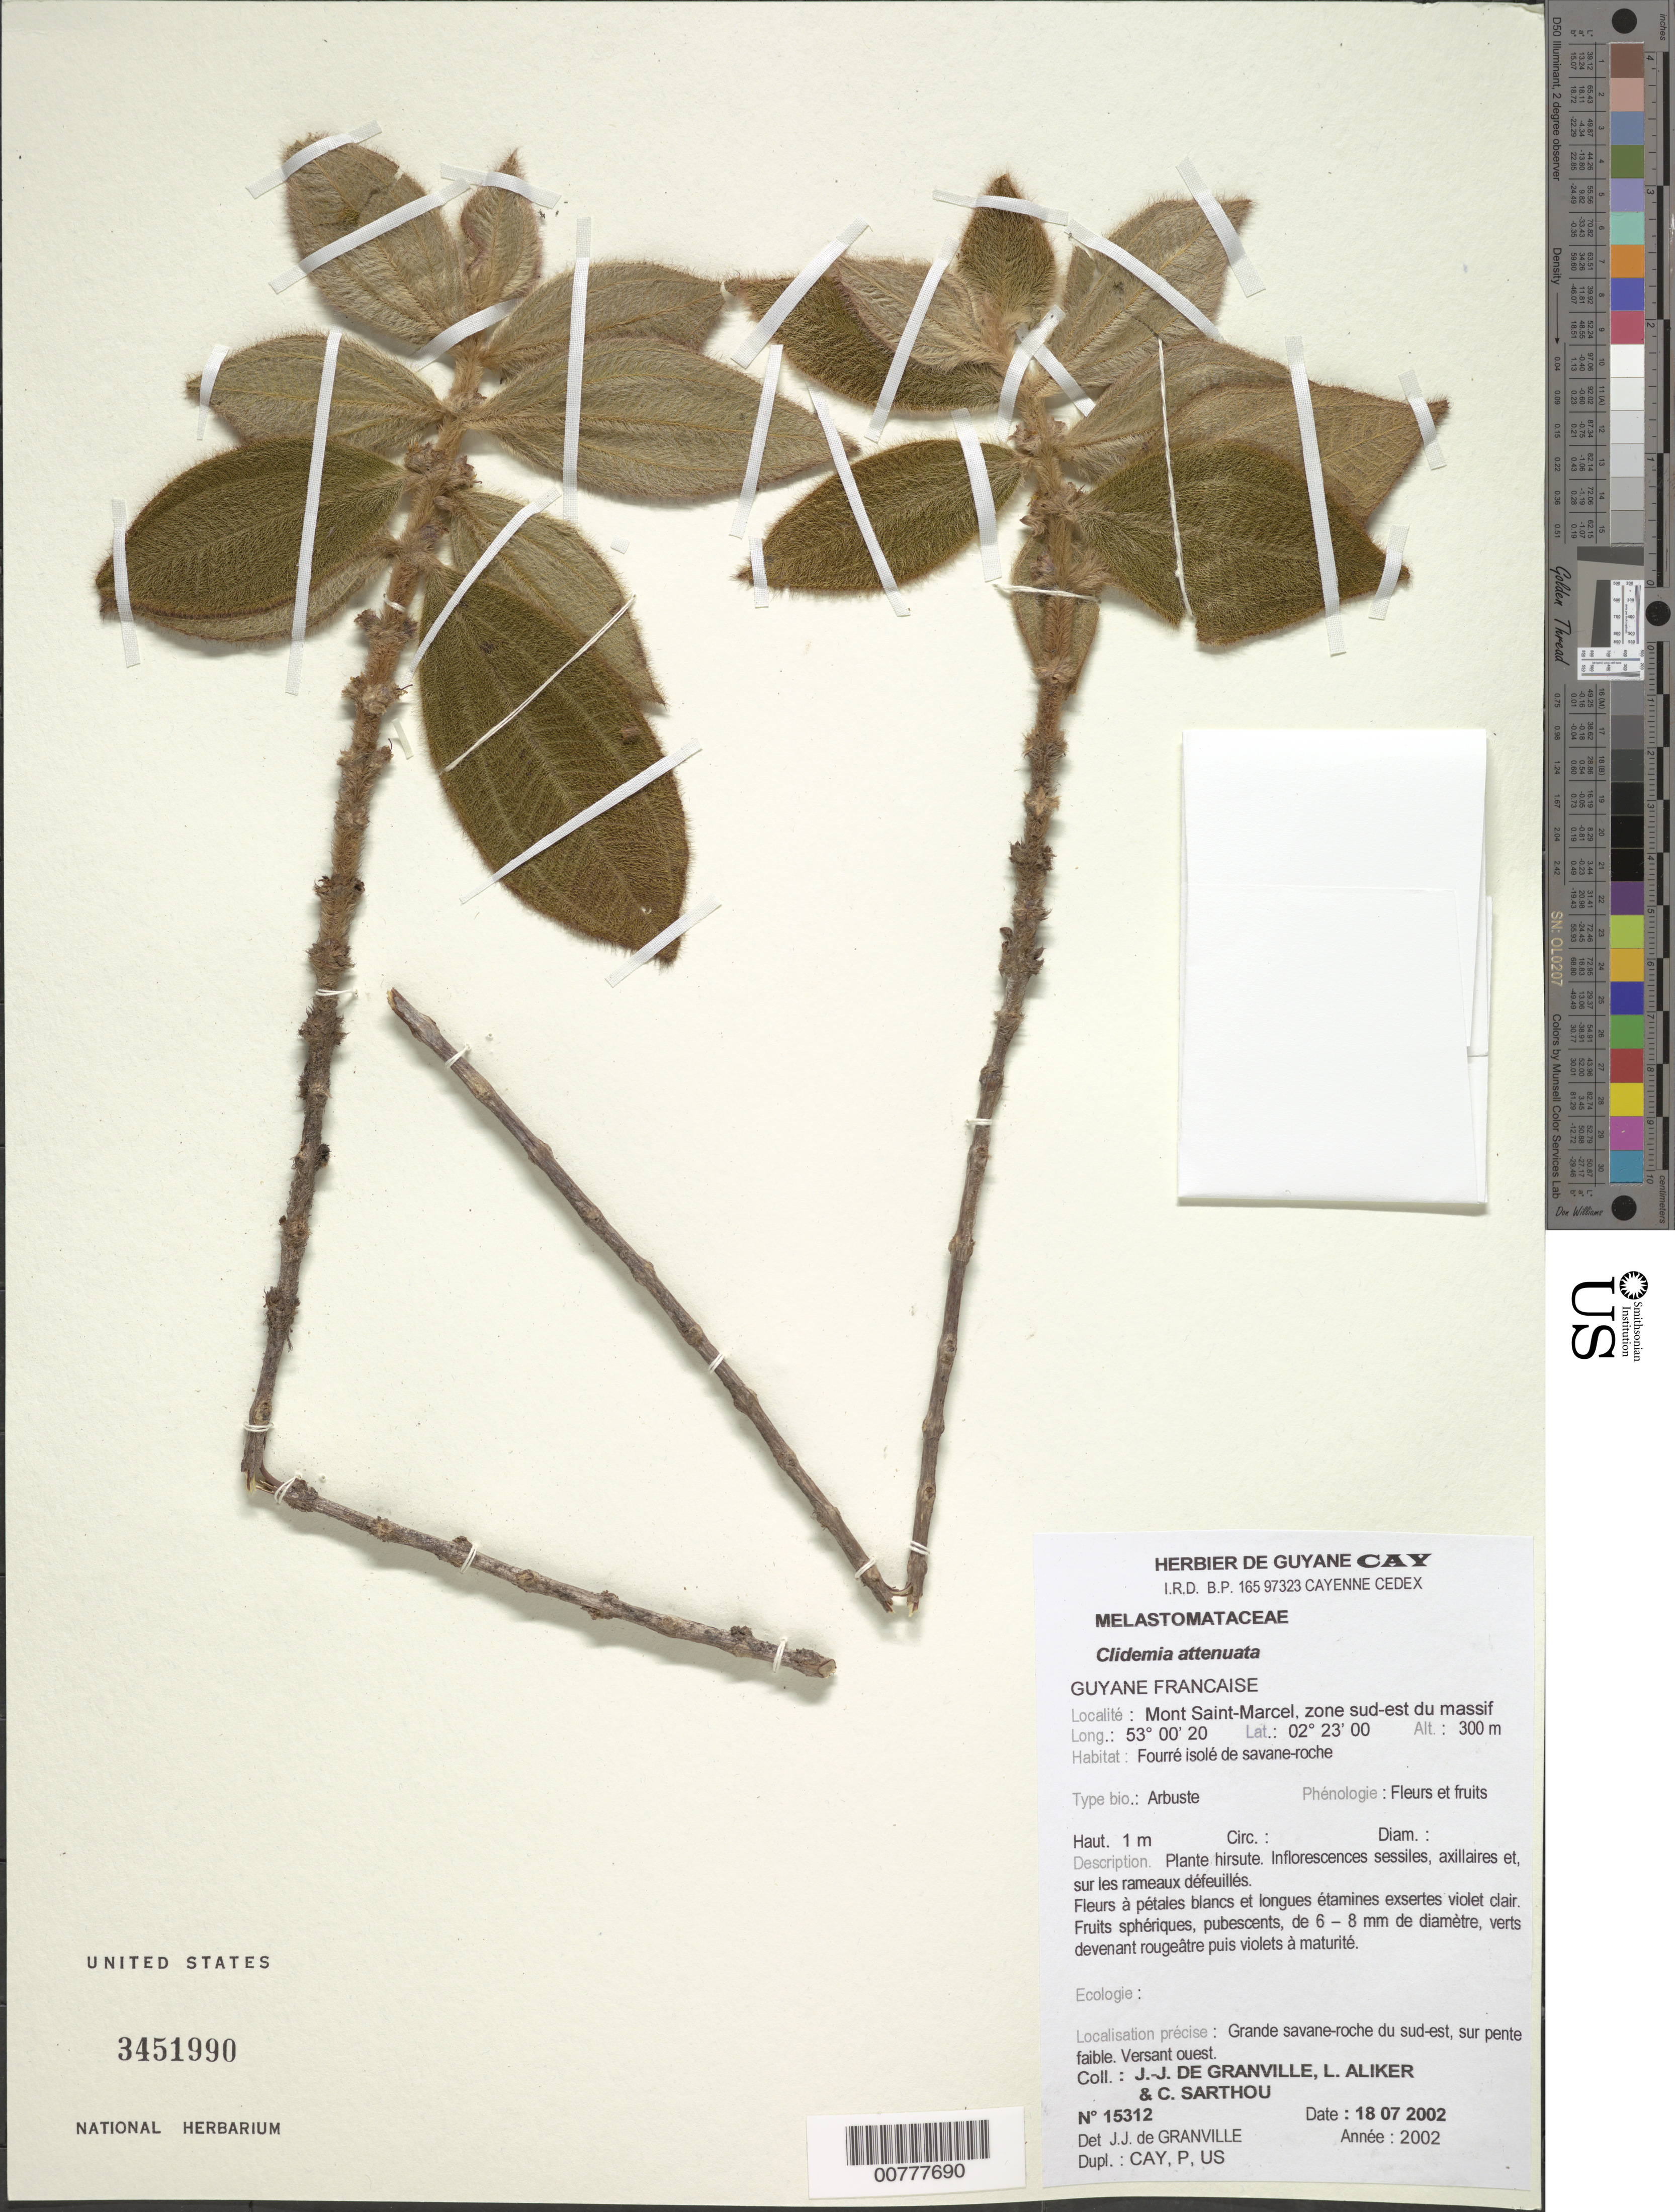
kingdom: Plantae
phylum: Tracheophyta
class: Magnoliopsida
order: Myrtales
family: Melastomataceae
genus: Clidemia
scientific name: Clidemia attenuata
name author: (Naudin) Cogn.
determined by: Crozier, F.; Aliker, L.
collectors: J.-J. de Granville, L. Aliker & C. Sarthou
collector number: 15312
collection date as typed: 18-Jul-02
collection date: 2002-07-18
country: French Guiana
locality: Mont Saint-Marcel, zone Sud-Est du massif, Bassin de l'Yaloupi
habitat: Fourré isolé de savane-roche; Grande savane-roche du sud-est, sur pente faible; versant ouest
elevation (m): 300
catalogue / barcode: US 3451990